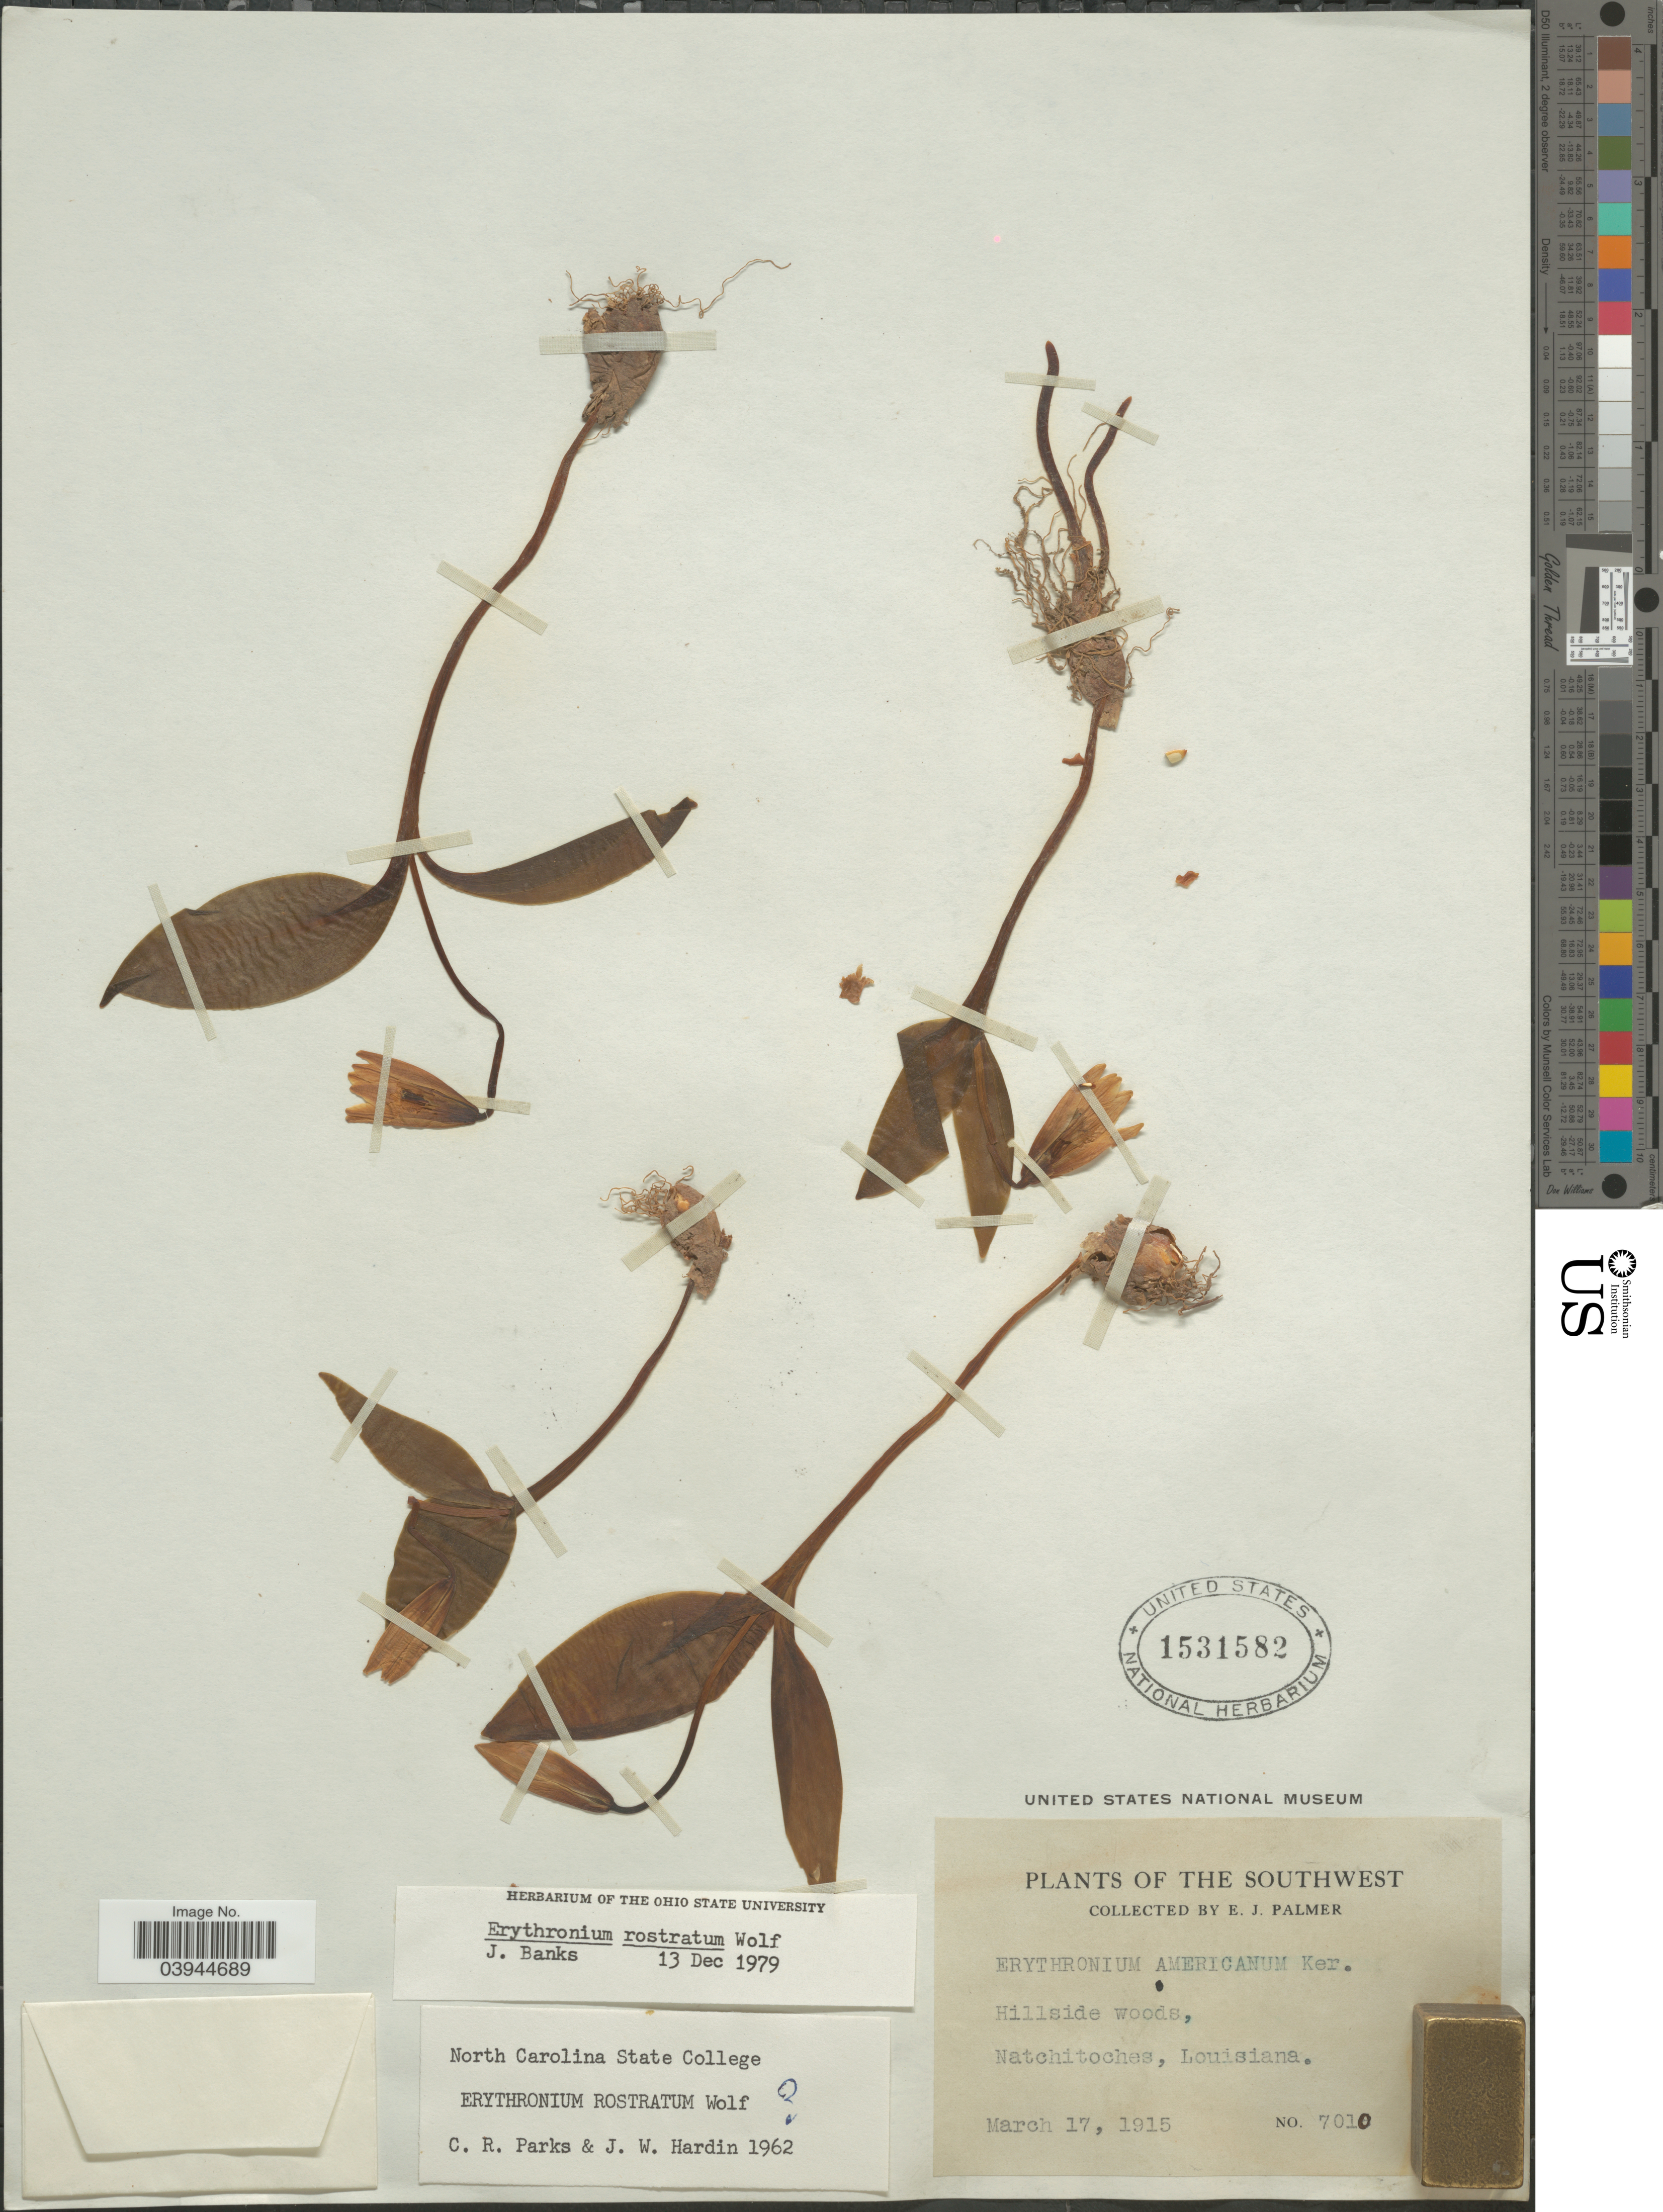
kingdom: Plantae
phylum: Tracheophyta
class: Liliopsida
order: Liliales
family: Liliaceae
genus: Erythronium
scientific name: Erythronium rostratum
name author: W. Wolf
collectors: E. J. Palmer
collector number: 7010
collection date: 1915-03-17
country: United States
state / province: Louisiana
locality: The Southwest. Natchitoches.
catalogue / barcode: US 1531582